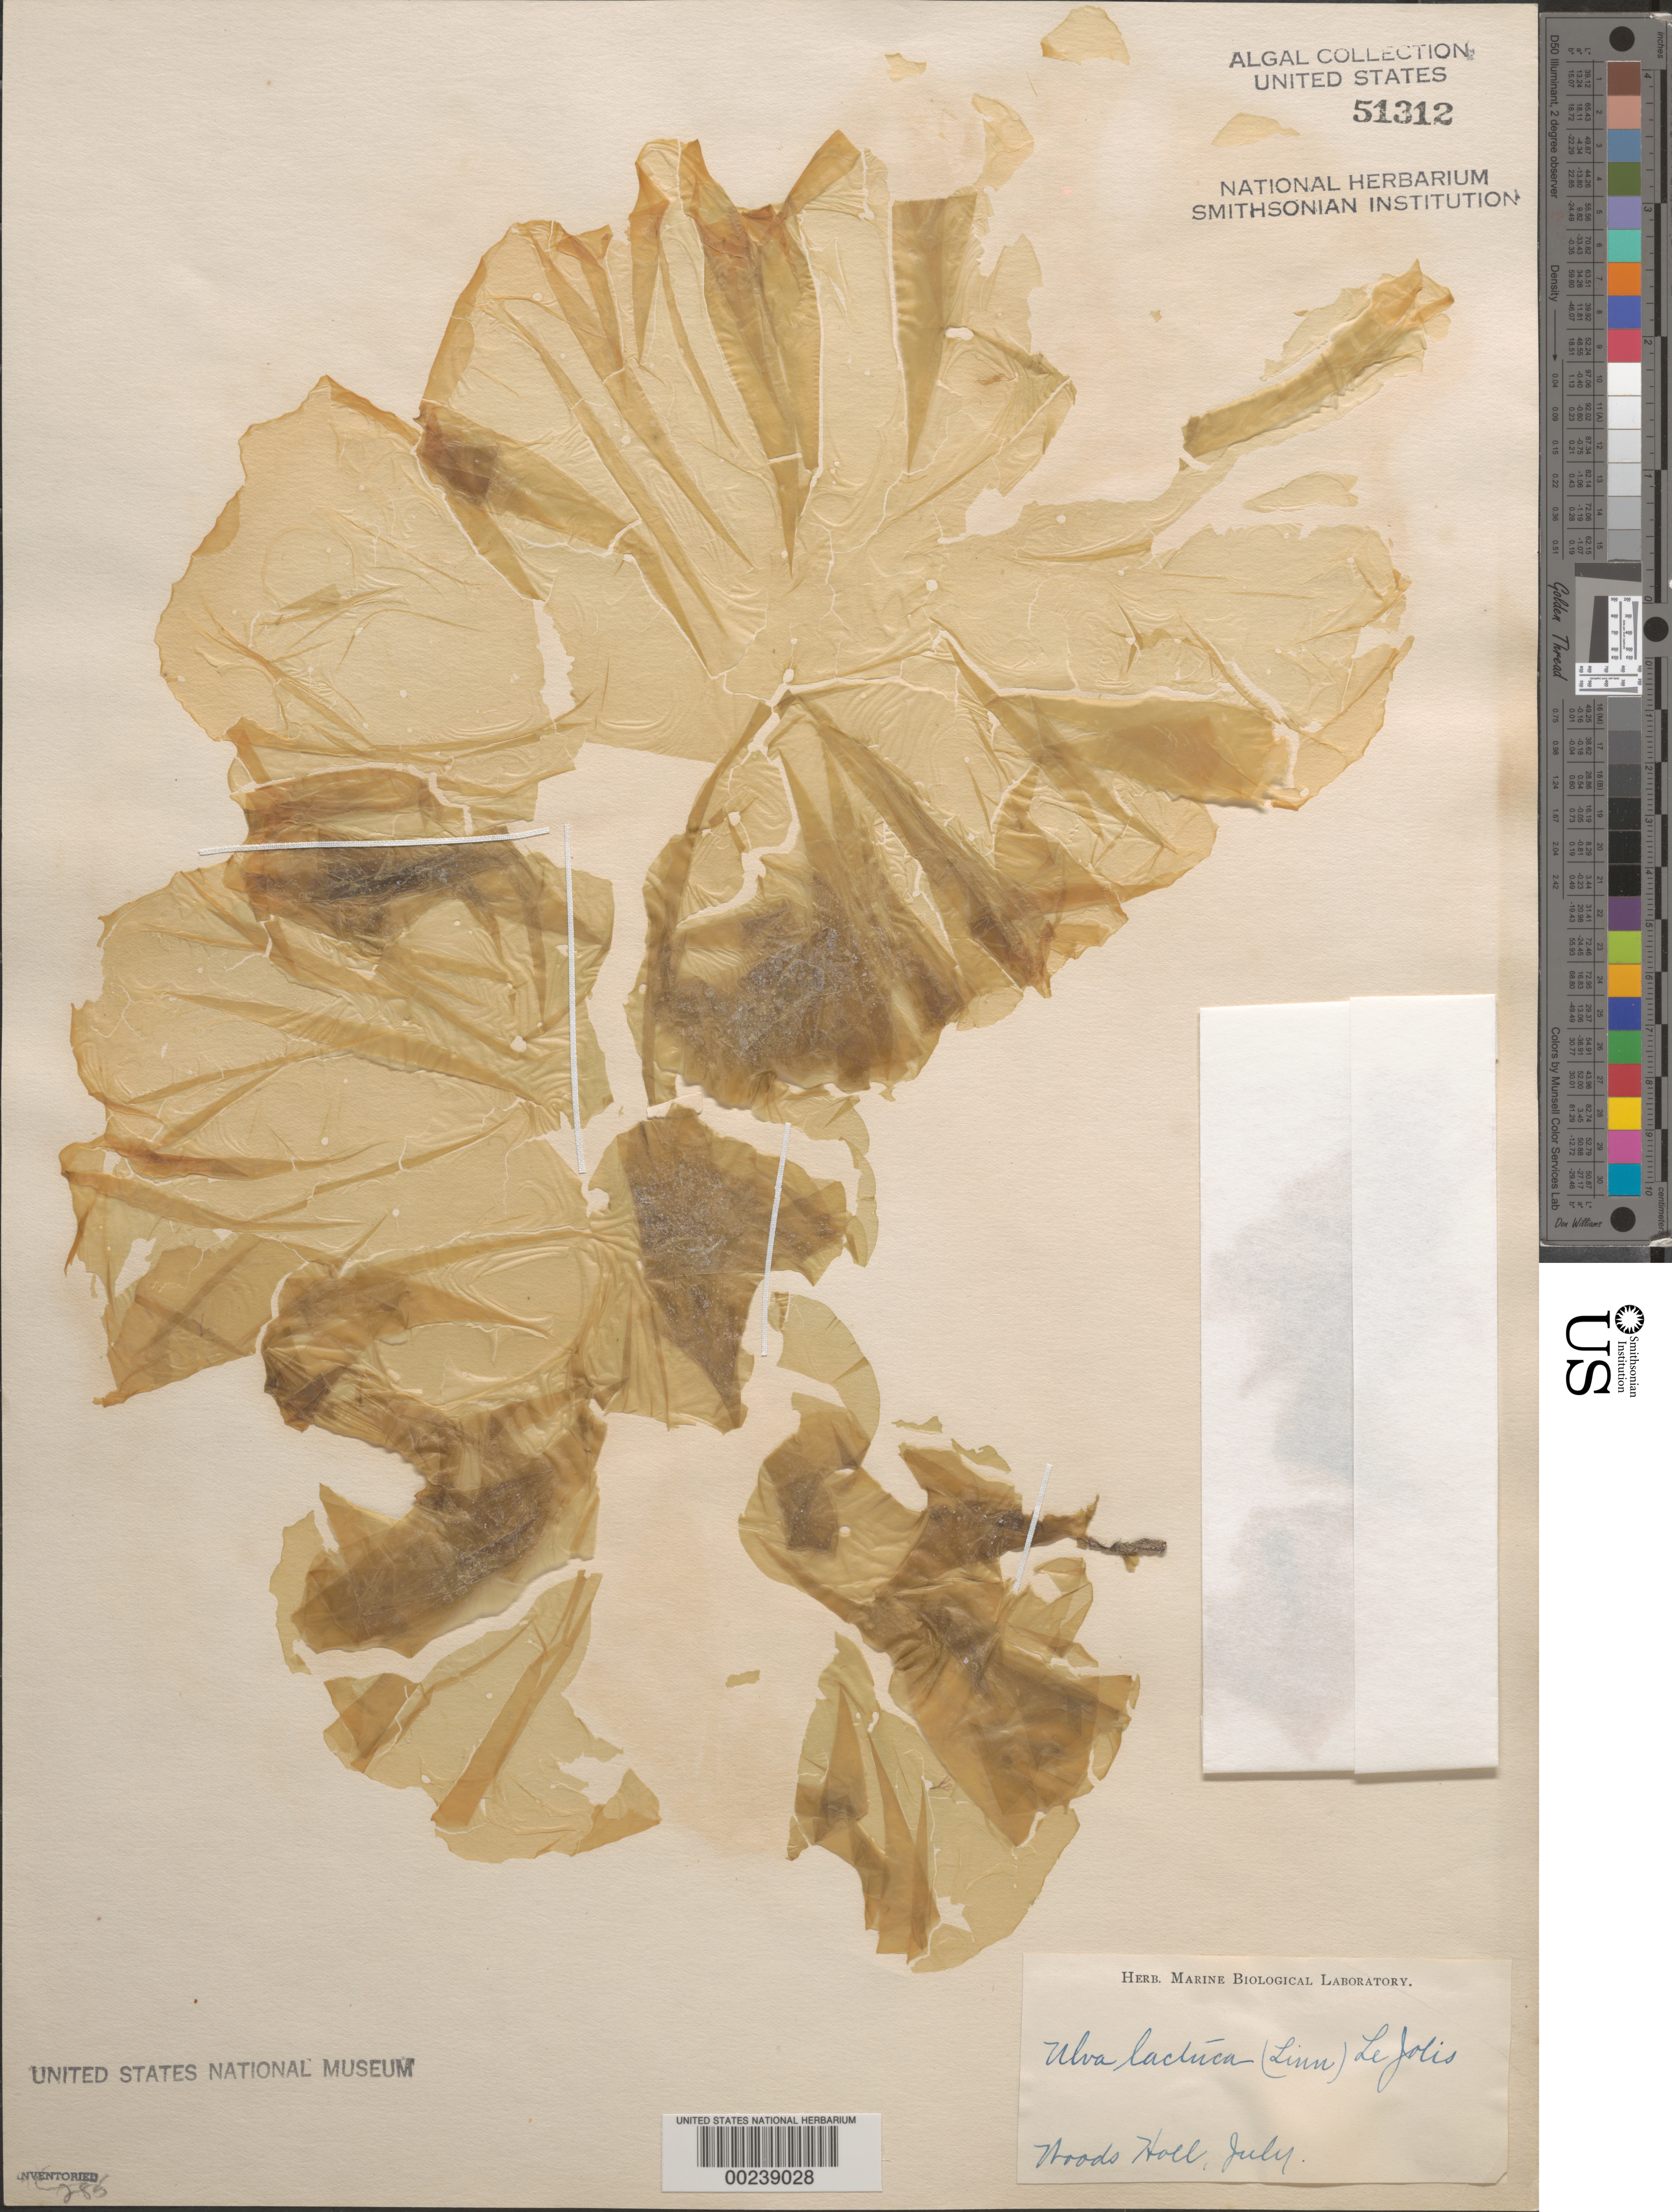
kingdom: Plantae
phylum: Chlorophyta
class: Ulvophyceae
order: Ulvales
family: Ulvaceae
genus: Ulva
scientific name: Ulva lactuca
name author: L.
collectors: Marine Biological Lab (Herb.)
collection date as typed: Jul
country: United States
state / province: Massachusetts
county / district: Barnstable County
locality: Woods Hole (Woods Holl)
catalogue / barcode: US 51312